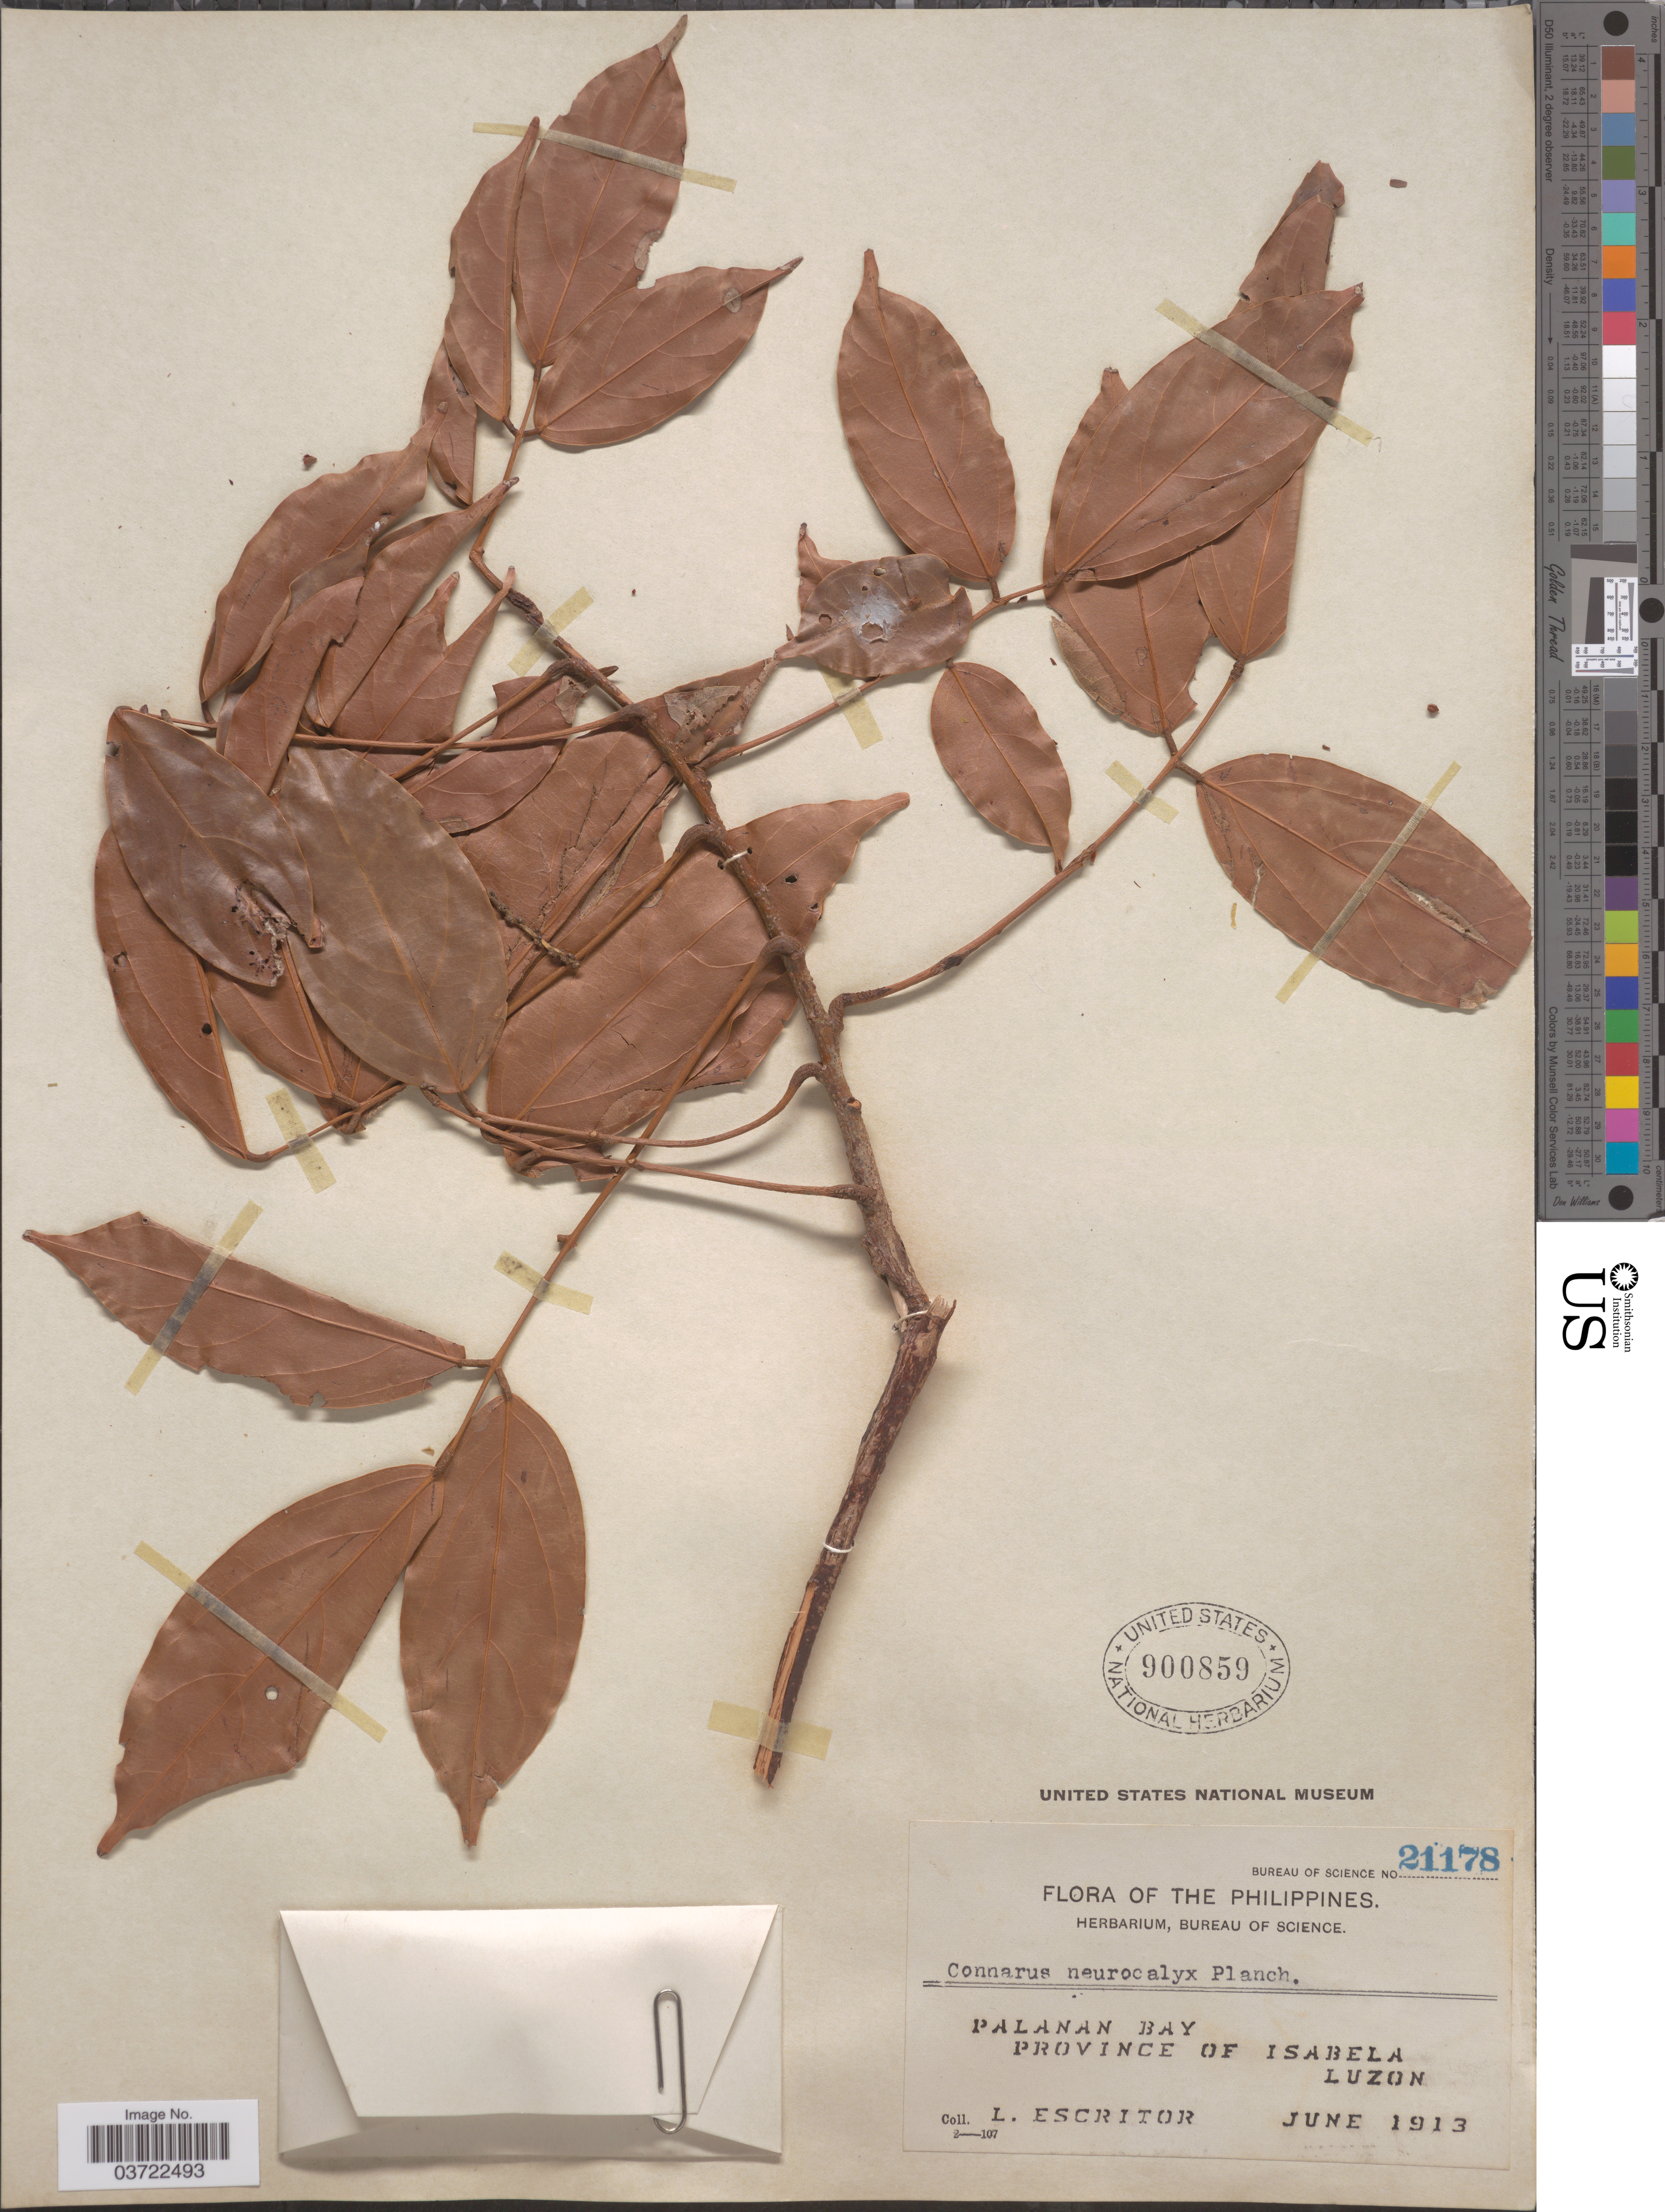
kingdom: Plantae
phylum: Tracheophyta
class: Magnoliopsida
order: Oxalidales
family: Connaraceae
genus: Connarus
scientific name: Connarus neurocalyx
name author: Planch.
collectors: L. Escritor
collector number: Bureau of Science 21178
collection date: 1913-06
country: Philippines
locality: Palanan Bay, Province of Isabela, Luzon.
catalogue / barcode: US 900859